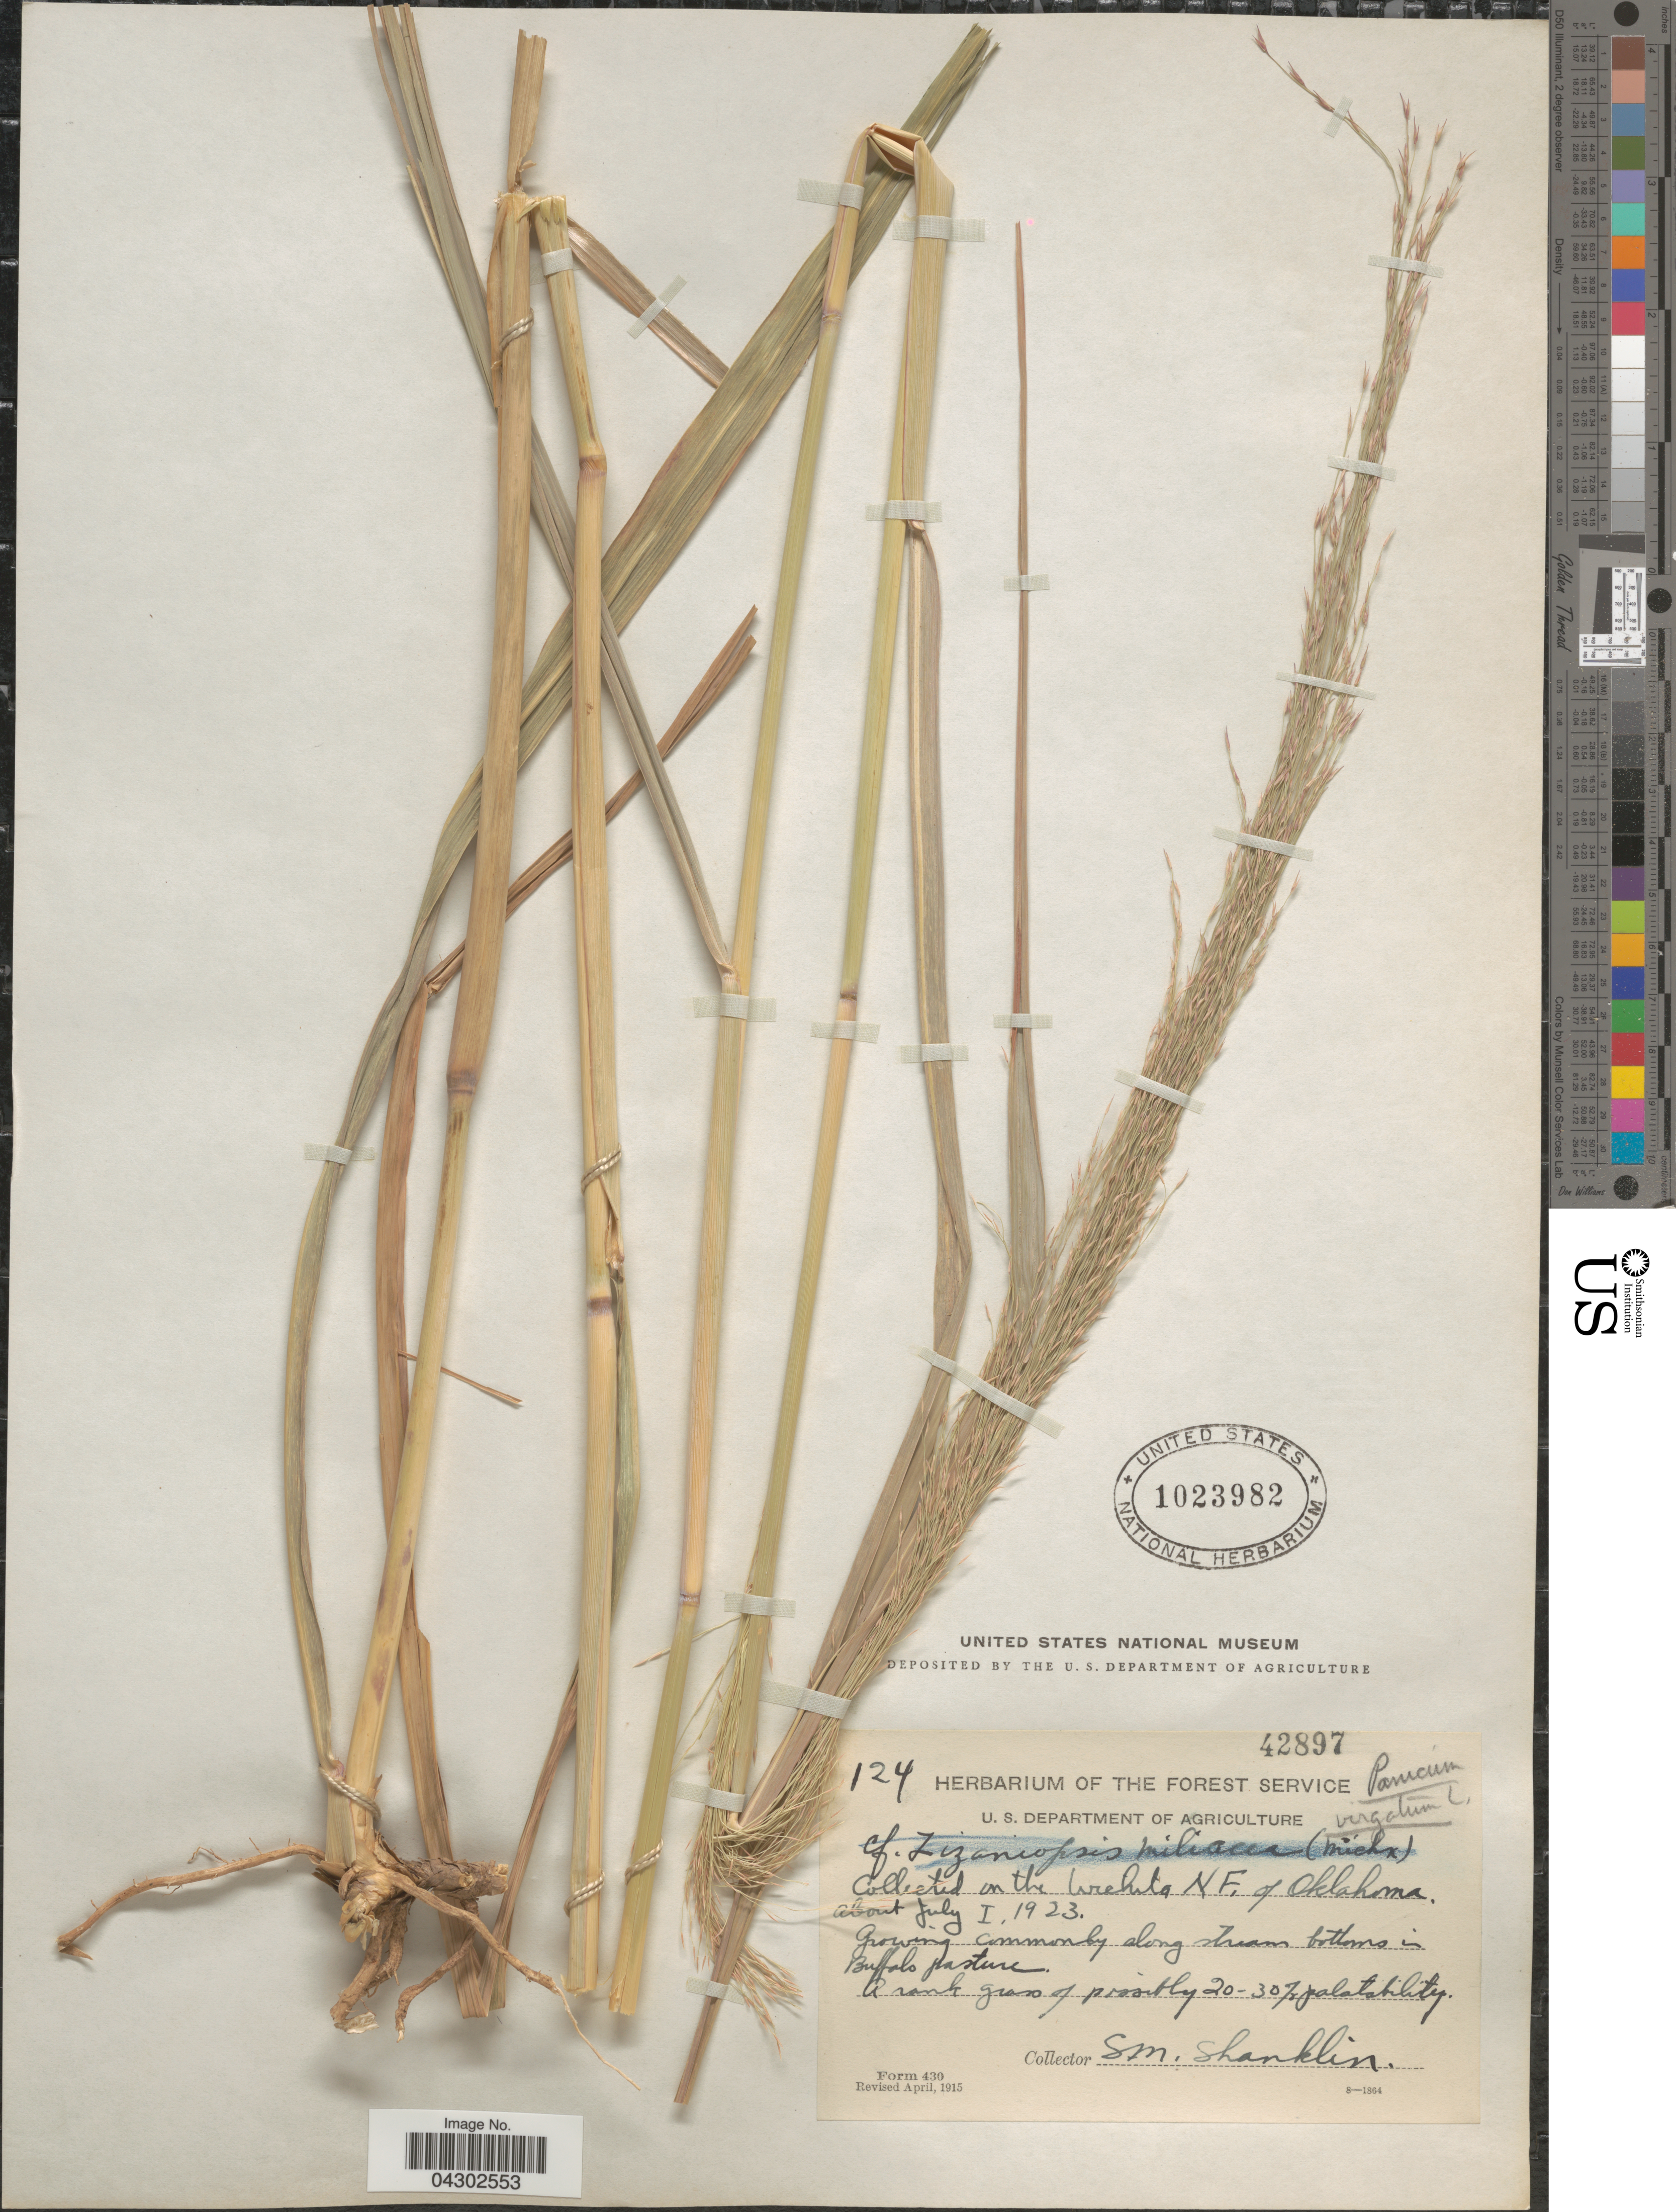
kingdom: Plantae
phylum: Tracheophyta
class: Liliopsida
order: Poales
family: Poaceae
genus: Panicum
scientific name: Panicum virgatum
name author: L.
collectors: S. Shanklin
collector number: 124?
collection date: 1923-07-01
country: United States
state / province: Oklahoma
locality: On the Wichita N.E. of Oklahoma. Commonly along stream bottoms in Buffalo pasture.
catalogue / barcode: US 1023982